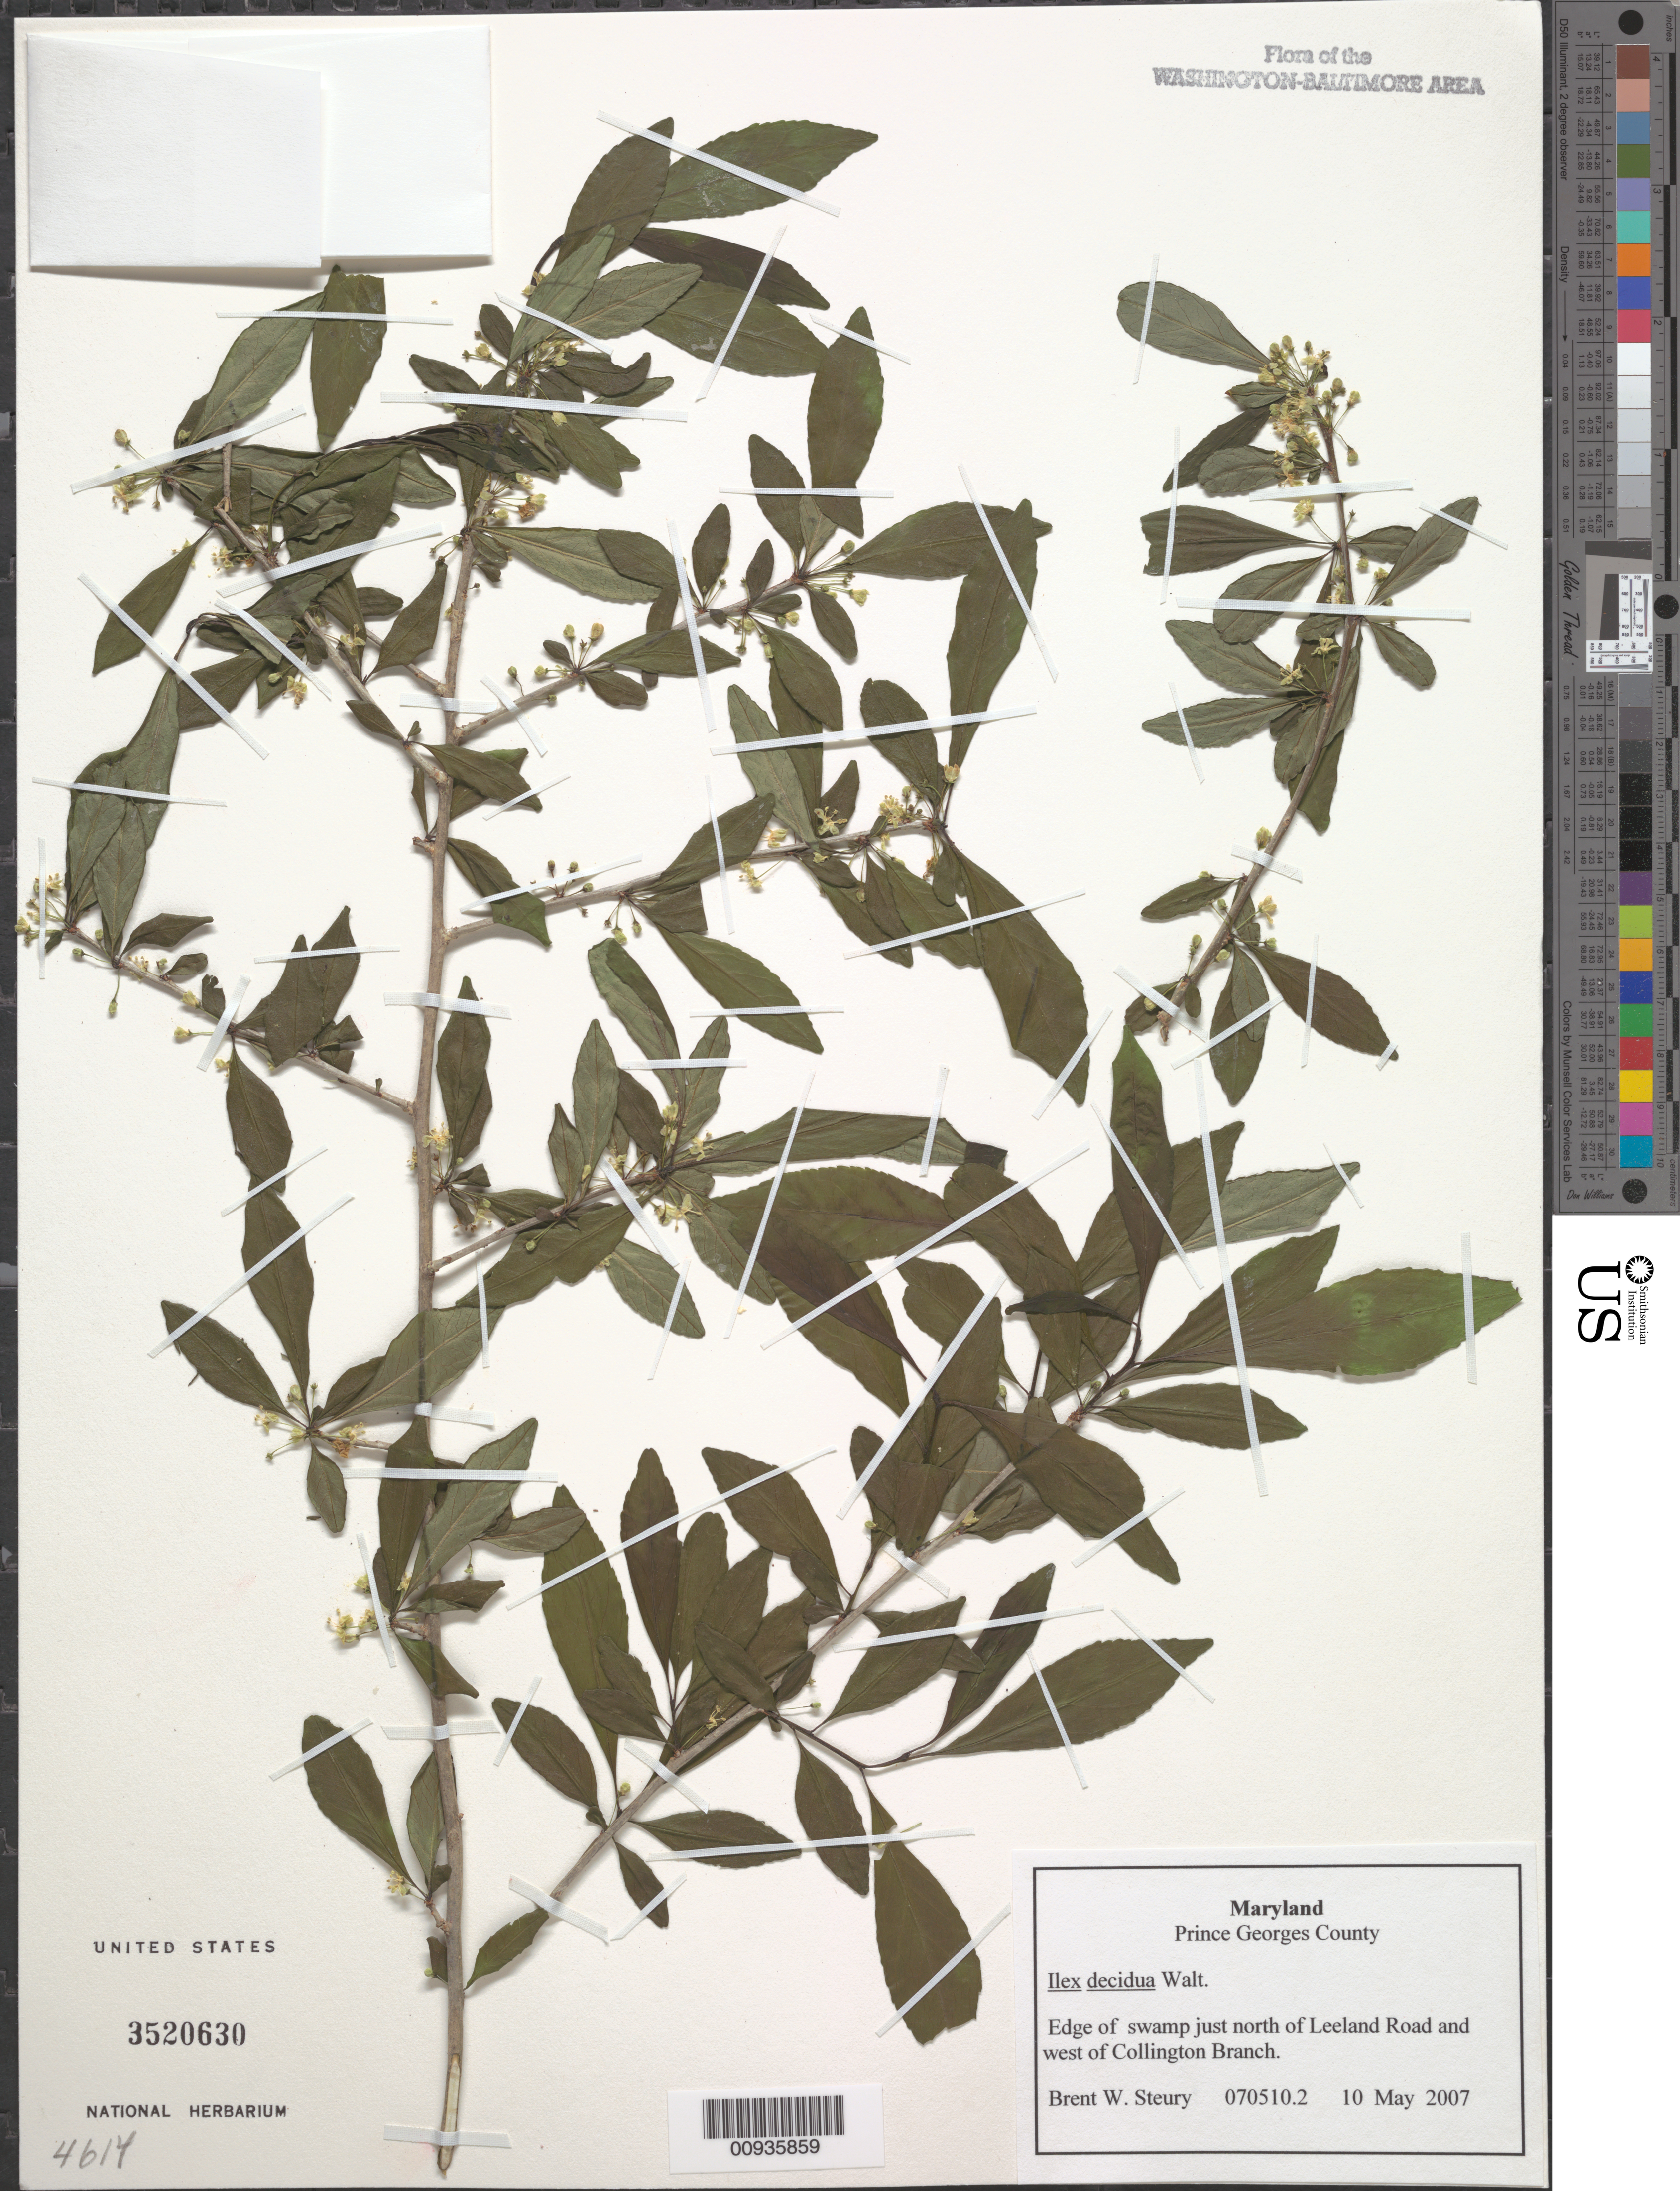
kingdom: Plantae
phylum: Tracheophyta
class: Magnoliopsida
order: Aquifoliales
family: Aquifoliaceae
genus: Ilex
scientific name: Ilex decidua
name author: Walter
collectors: B. Steury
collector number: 070510.2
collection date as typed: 10 May 2007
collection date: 2007-05-10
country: United States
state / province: Maryland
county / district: Prince George's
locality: Just north of Leeland Road and west of Collington Branch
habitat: edge of swamp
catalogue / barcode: US 3520630